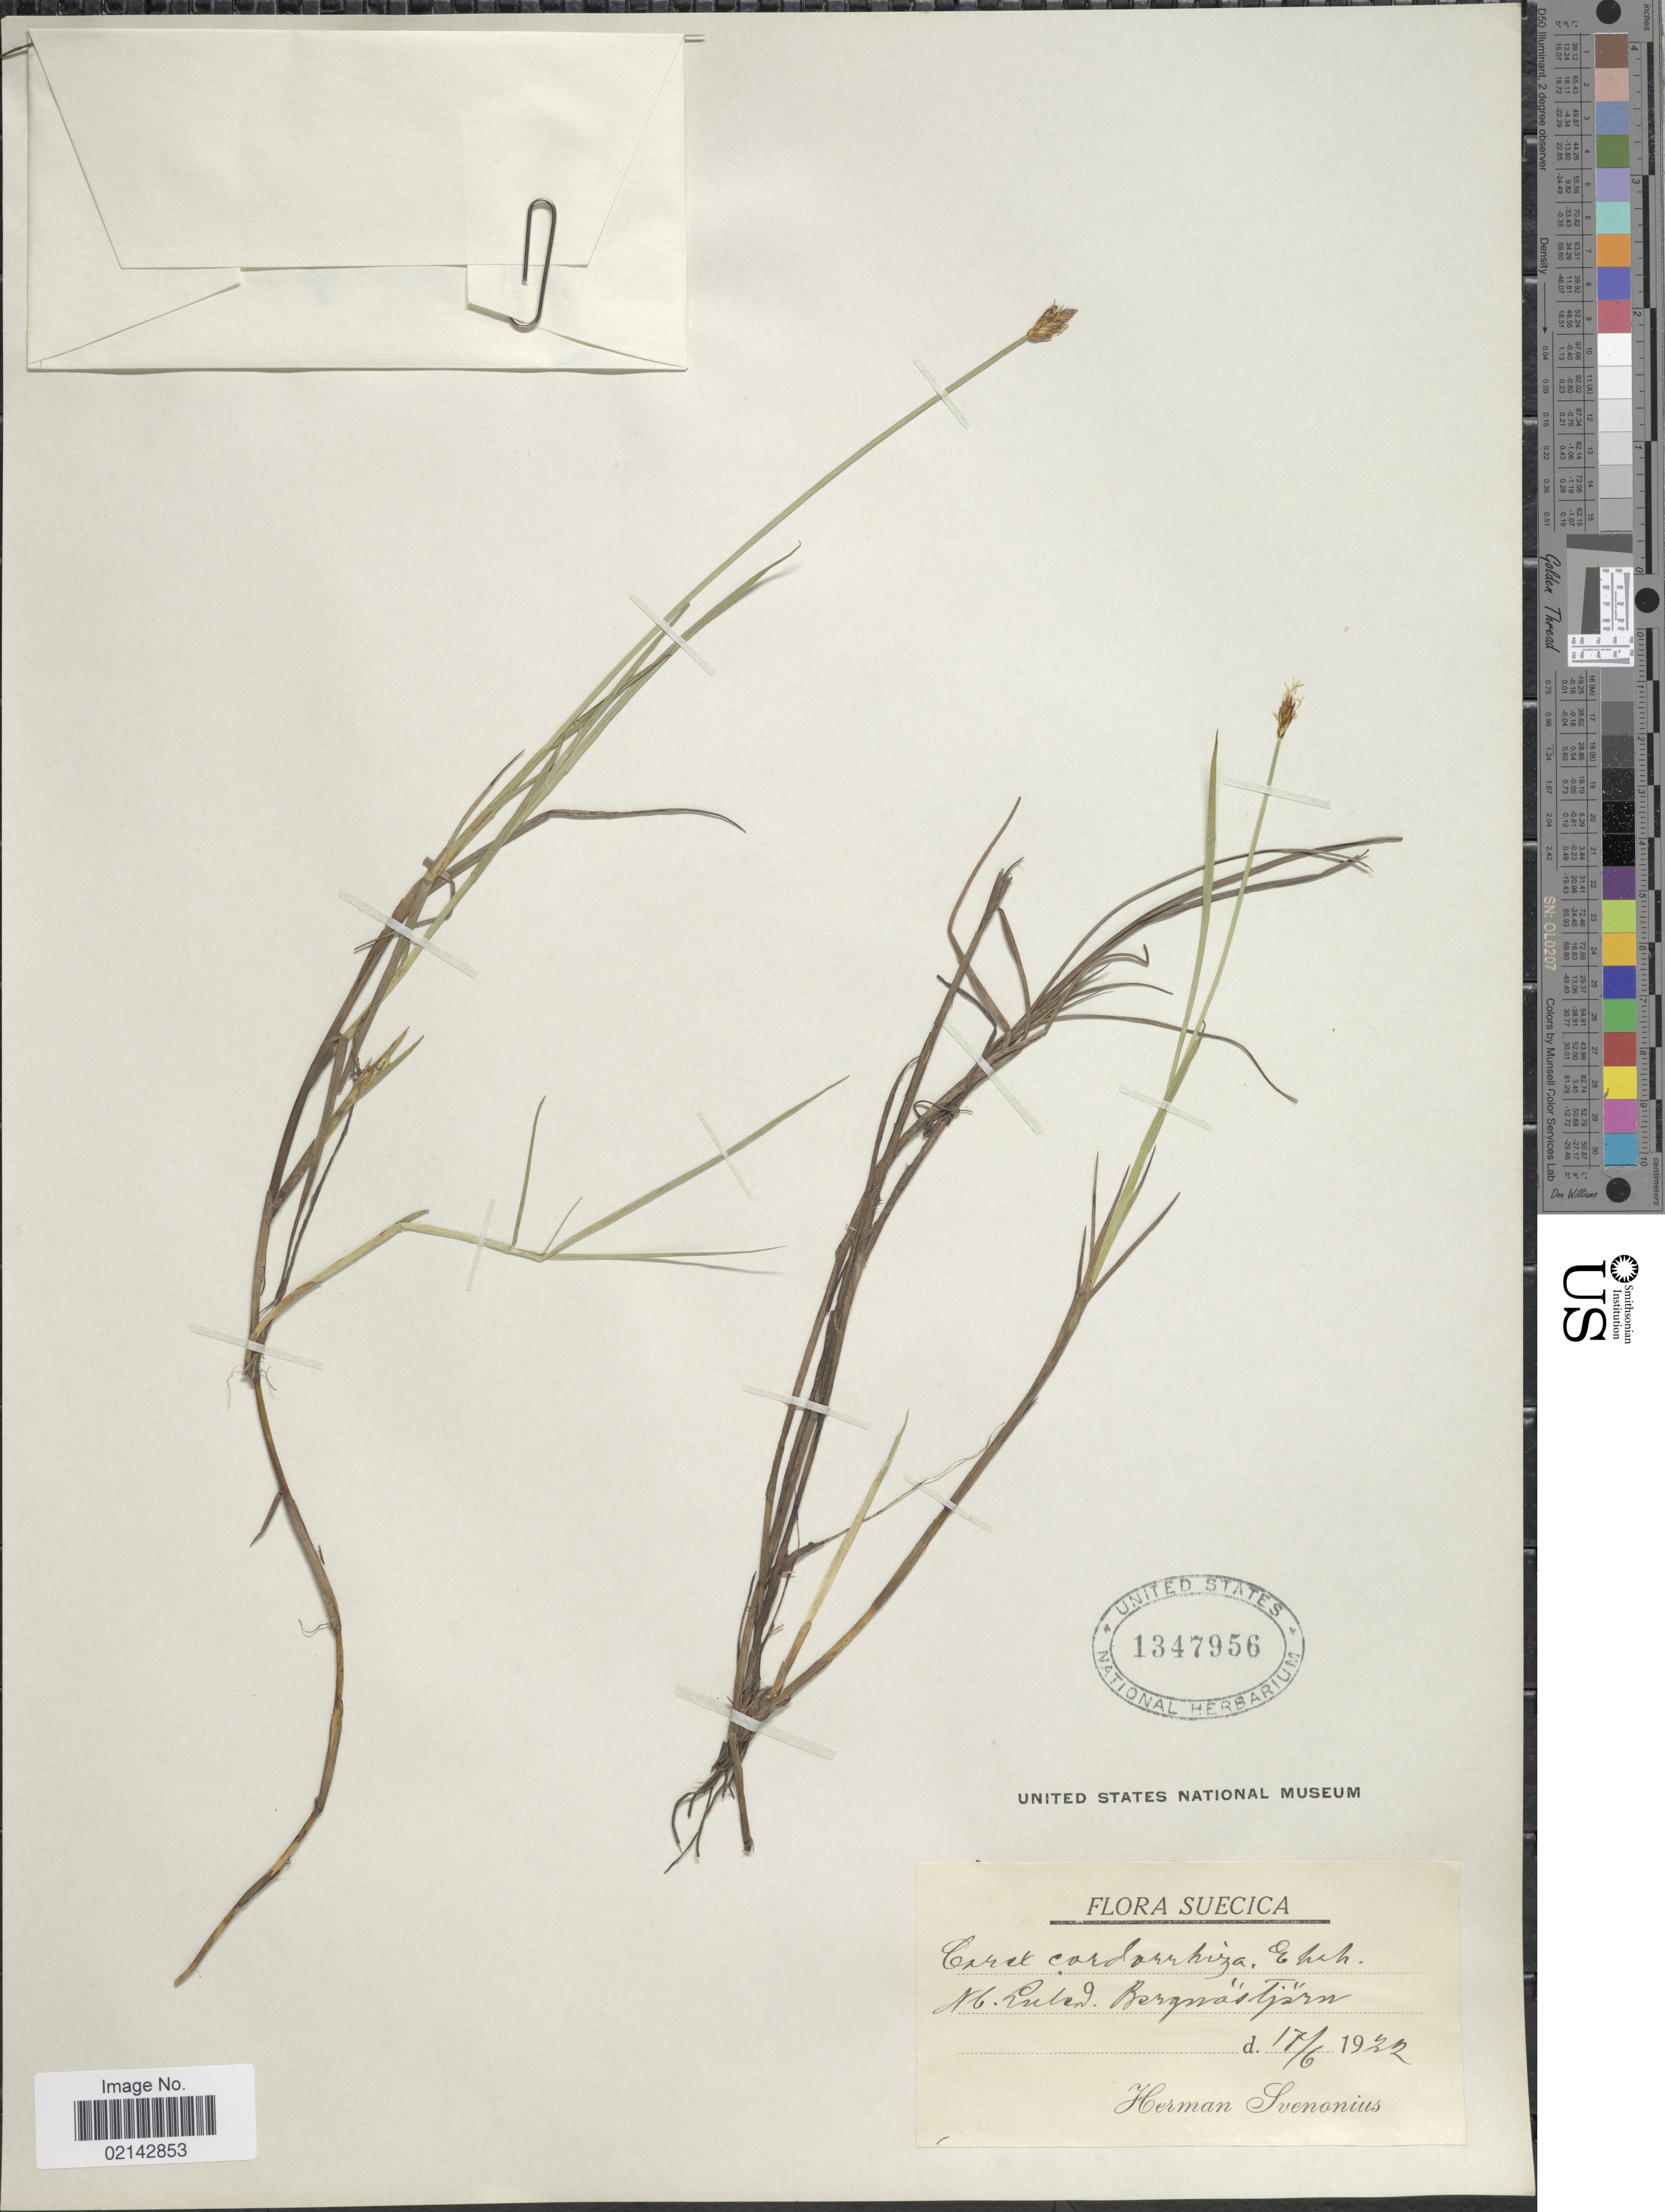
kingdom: Plantae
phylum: Tracheophyta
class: Liliopsida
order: Poales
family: Cyperaceae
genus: Carex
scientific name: Carex chordorrhiza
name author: L. f.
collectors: H. Svenonius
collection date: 1922-06-17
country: Sweden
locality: Suecica, Nb. Lulea. Bergnastjarn [interpreted].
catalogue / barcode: US 1347956